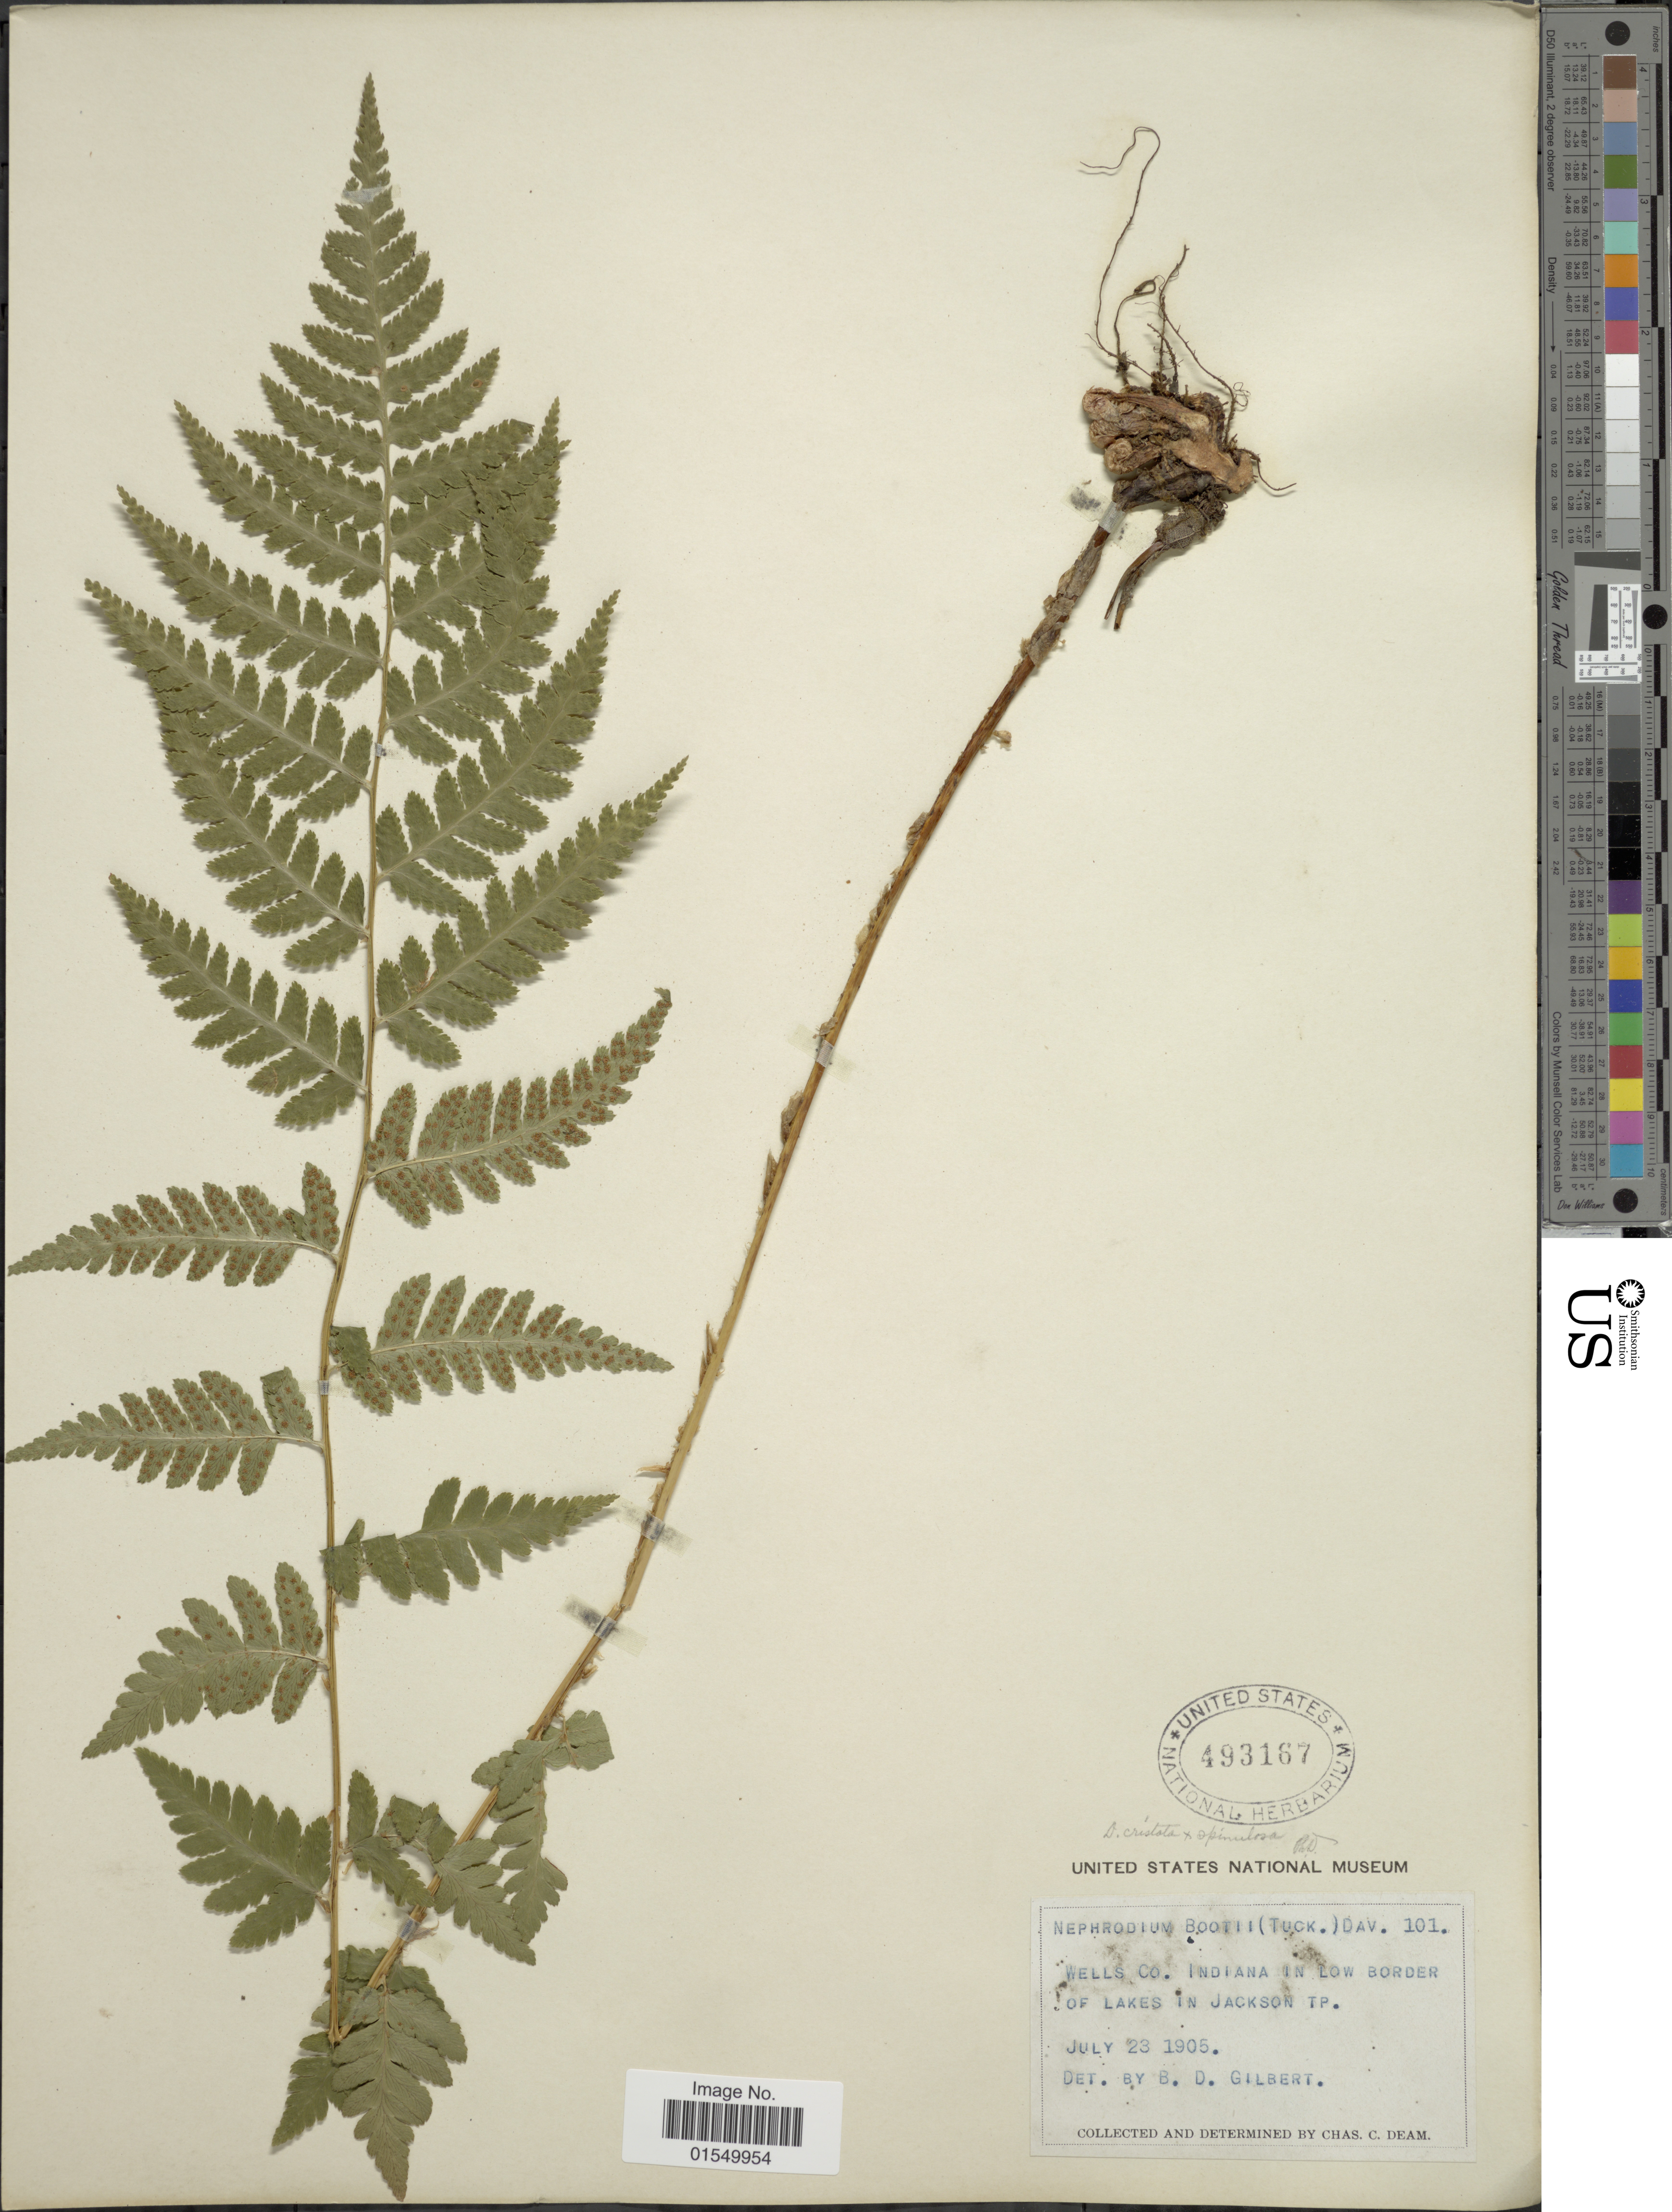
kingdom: Plantae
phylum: Tracheophyta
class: Polypodiopsida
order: Polypodiales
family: Dryopteridaceae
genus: Dryopteris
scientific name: Dryopteris x boottii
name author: Underw.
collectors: C. C. Deam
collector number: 101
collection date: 1905-07-23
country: United States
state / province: Indiana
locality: Wells Co., Indiana in low border of lakes in Jackson TP.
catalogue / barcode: US 493167